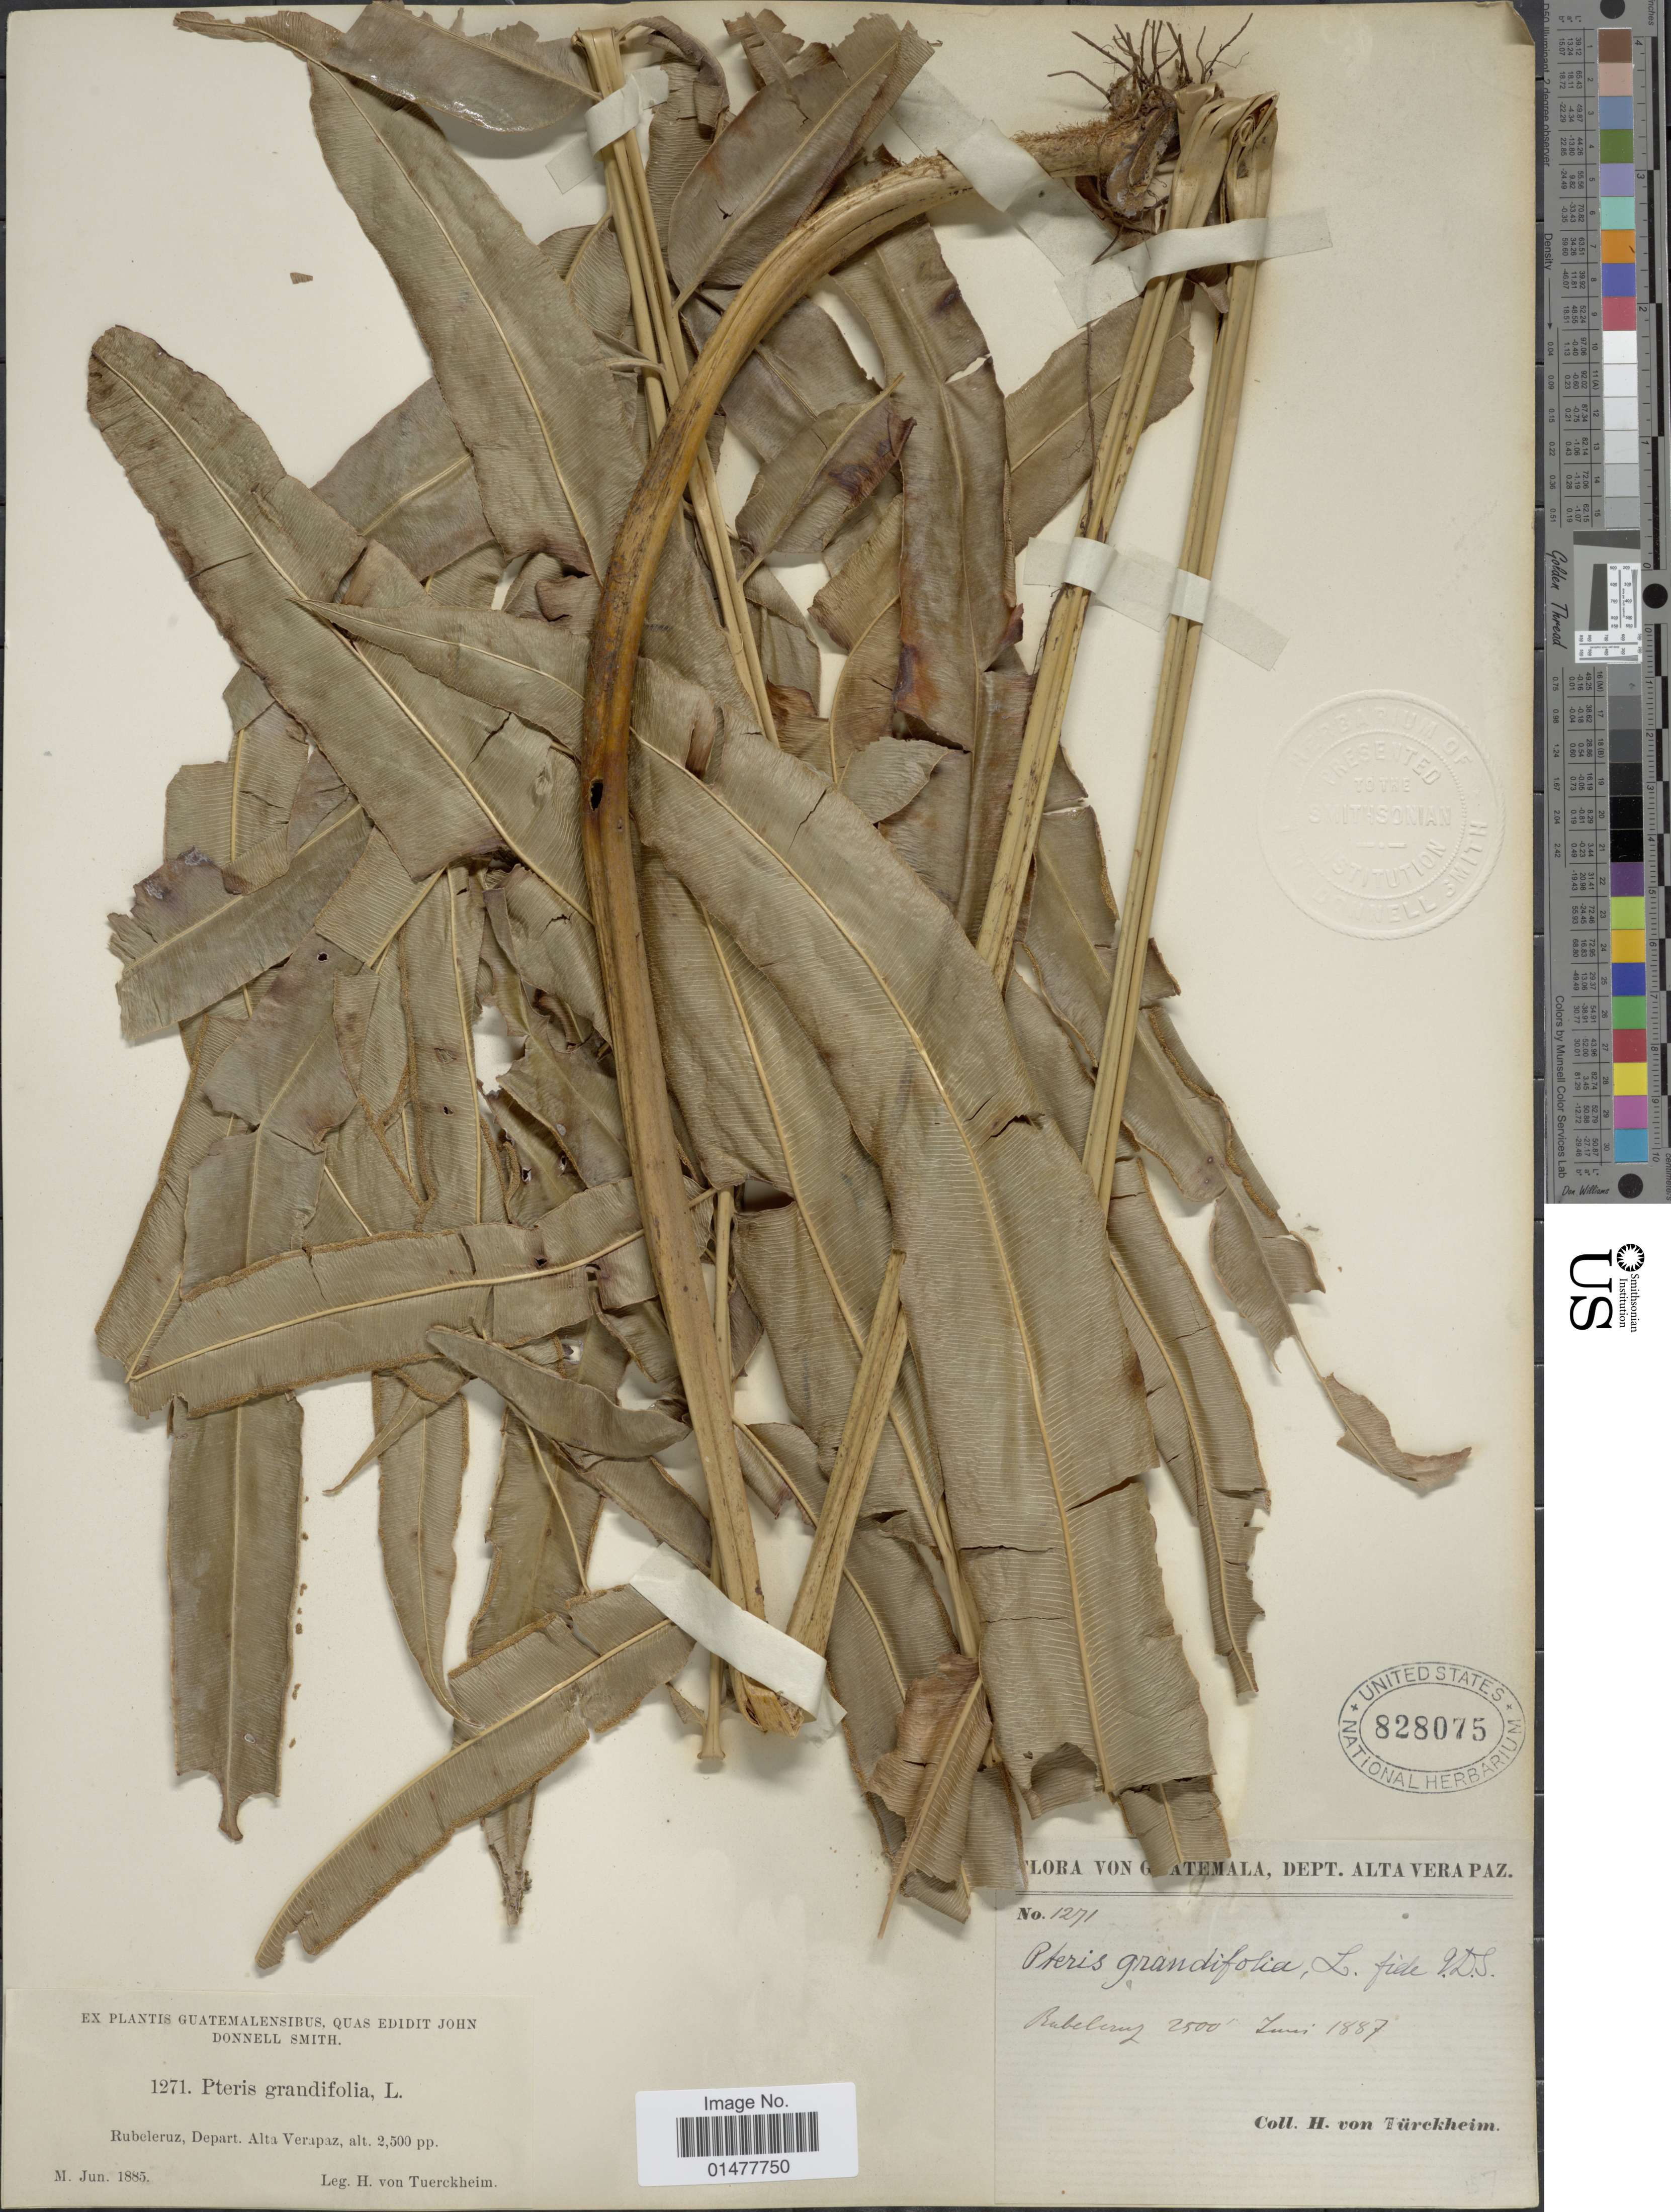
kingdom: Plantae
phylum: Tracheophyta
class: Polypodiopsida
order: Polypodiales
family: Pteridaceae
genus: Pteris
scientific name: Pteris grandifolia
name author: L.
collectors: H. von Türckheim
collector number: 1271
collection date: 1885-06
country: Guatemala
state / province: Alta Verapaz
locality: Rubeleruz.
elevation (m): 762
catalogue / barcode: US 828075